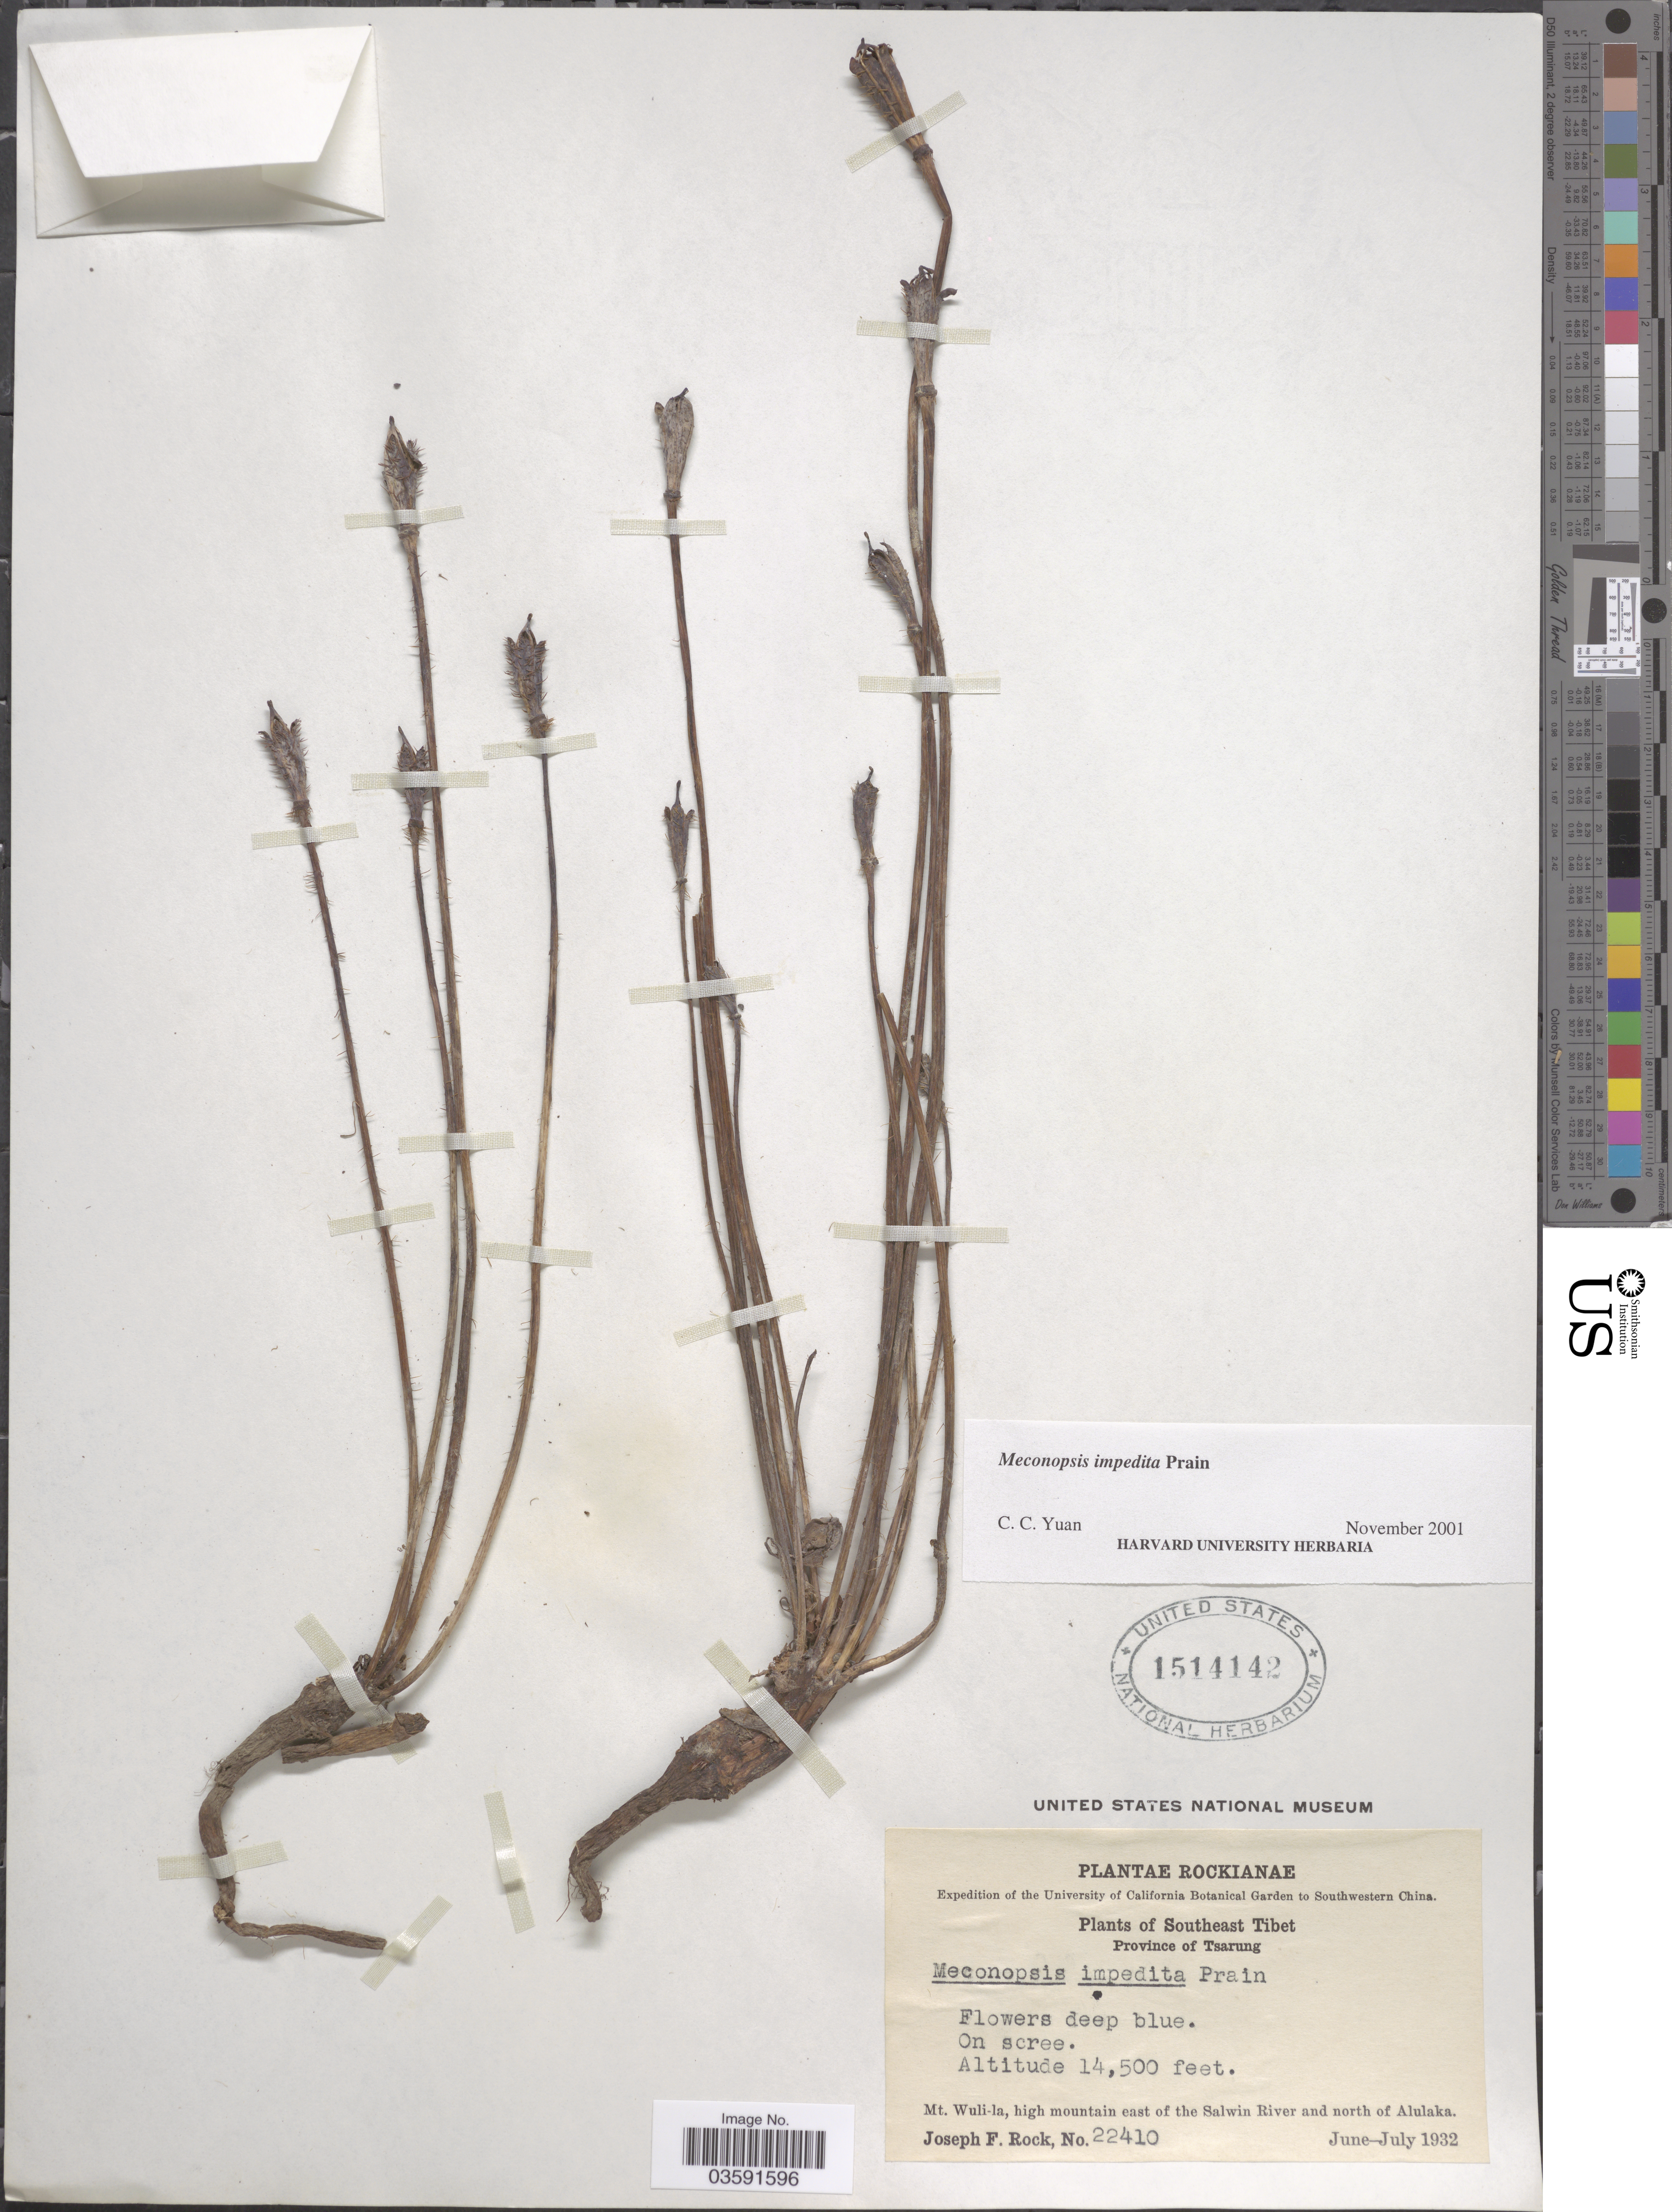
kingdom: Plantae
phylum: Tracheophyta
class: Magnoliopsida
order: Ranunculales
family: Papaveraceae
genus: Meconopsis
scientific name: Meconopsis impedita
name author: Prain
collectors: J. F. Rock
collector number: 22410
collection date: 1932-06/1932-07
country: China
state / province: Xizang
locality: Southwestern China. Southeast Tibet. Province of Tsarung. Mt. Wuli-la, high mountain east of the Salwin River and north of Alulaka.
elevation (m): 4420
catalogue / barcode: US 1514142